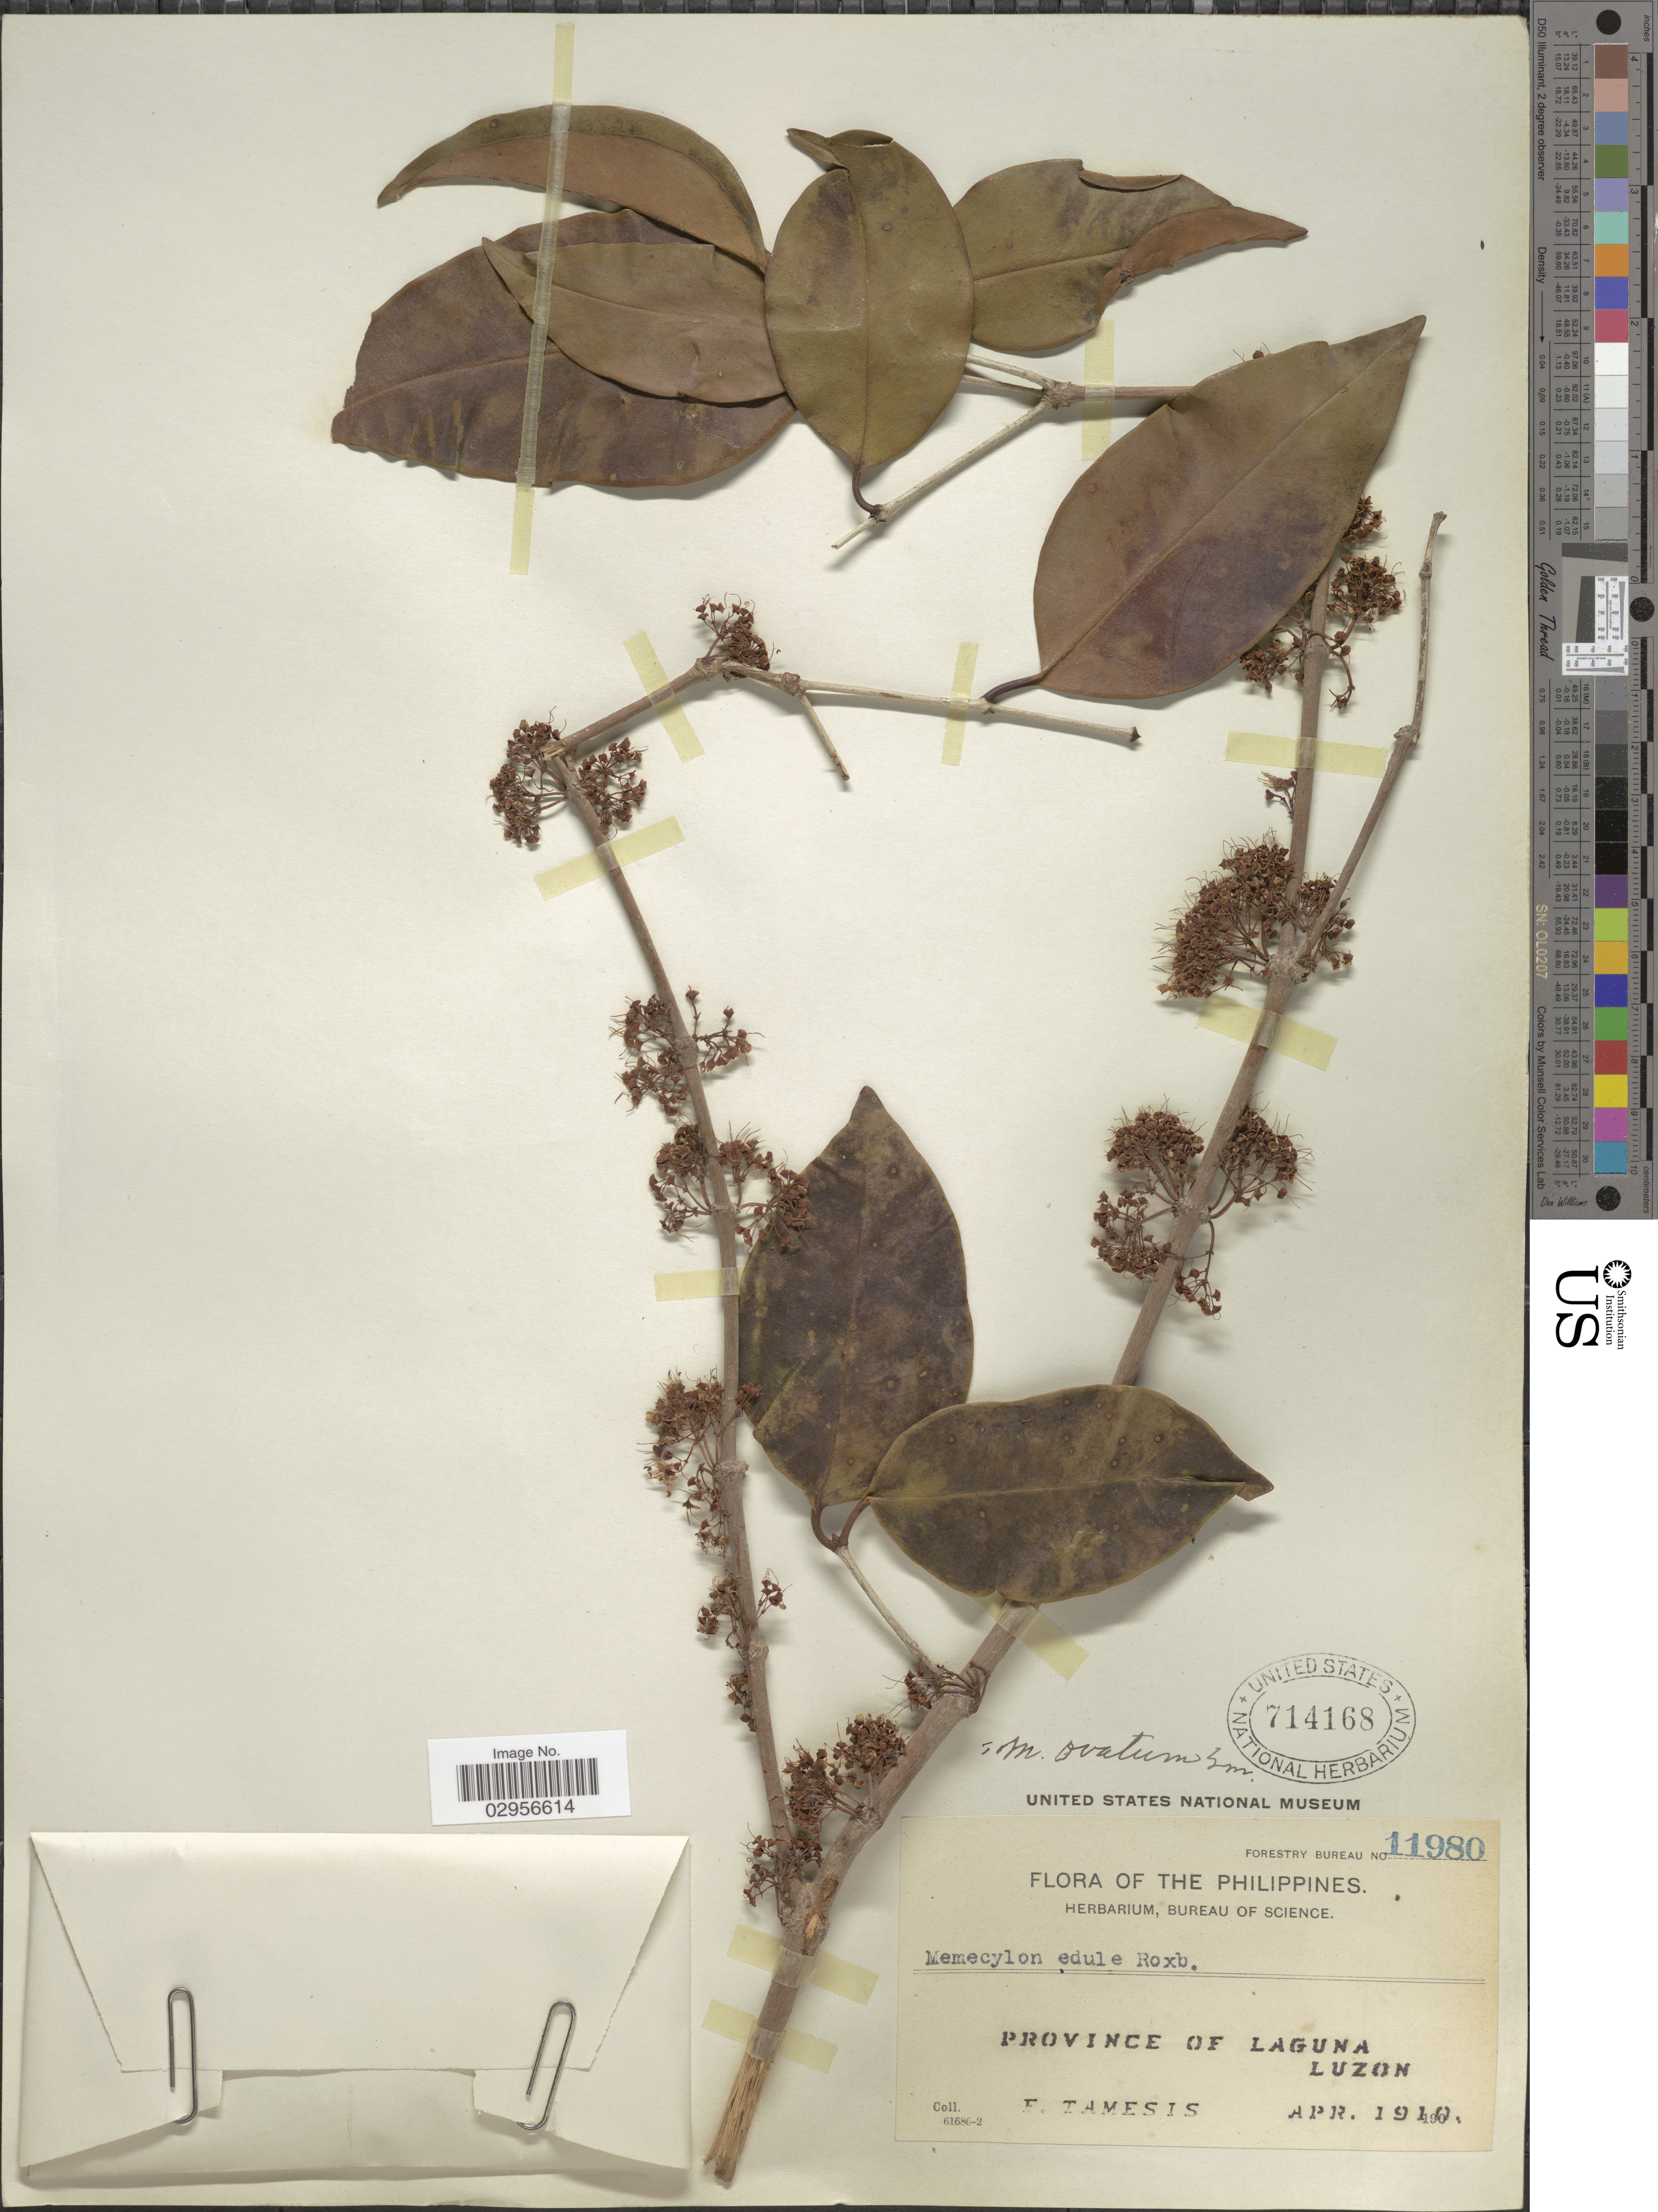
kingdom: Plantae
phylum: Tracheophyta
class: Magnoliopsida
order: Myrtales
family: Melastomataceae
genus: Memecylon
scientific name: Memecylon edule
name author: Roxb.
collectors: F. Tamesis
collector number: Forestry Bureau 11980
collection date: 1910-04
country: Philippines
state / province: Calabarzon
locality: Province of Laguna, Luzon.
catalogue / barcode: US 714168